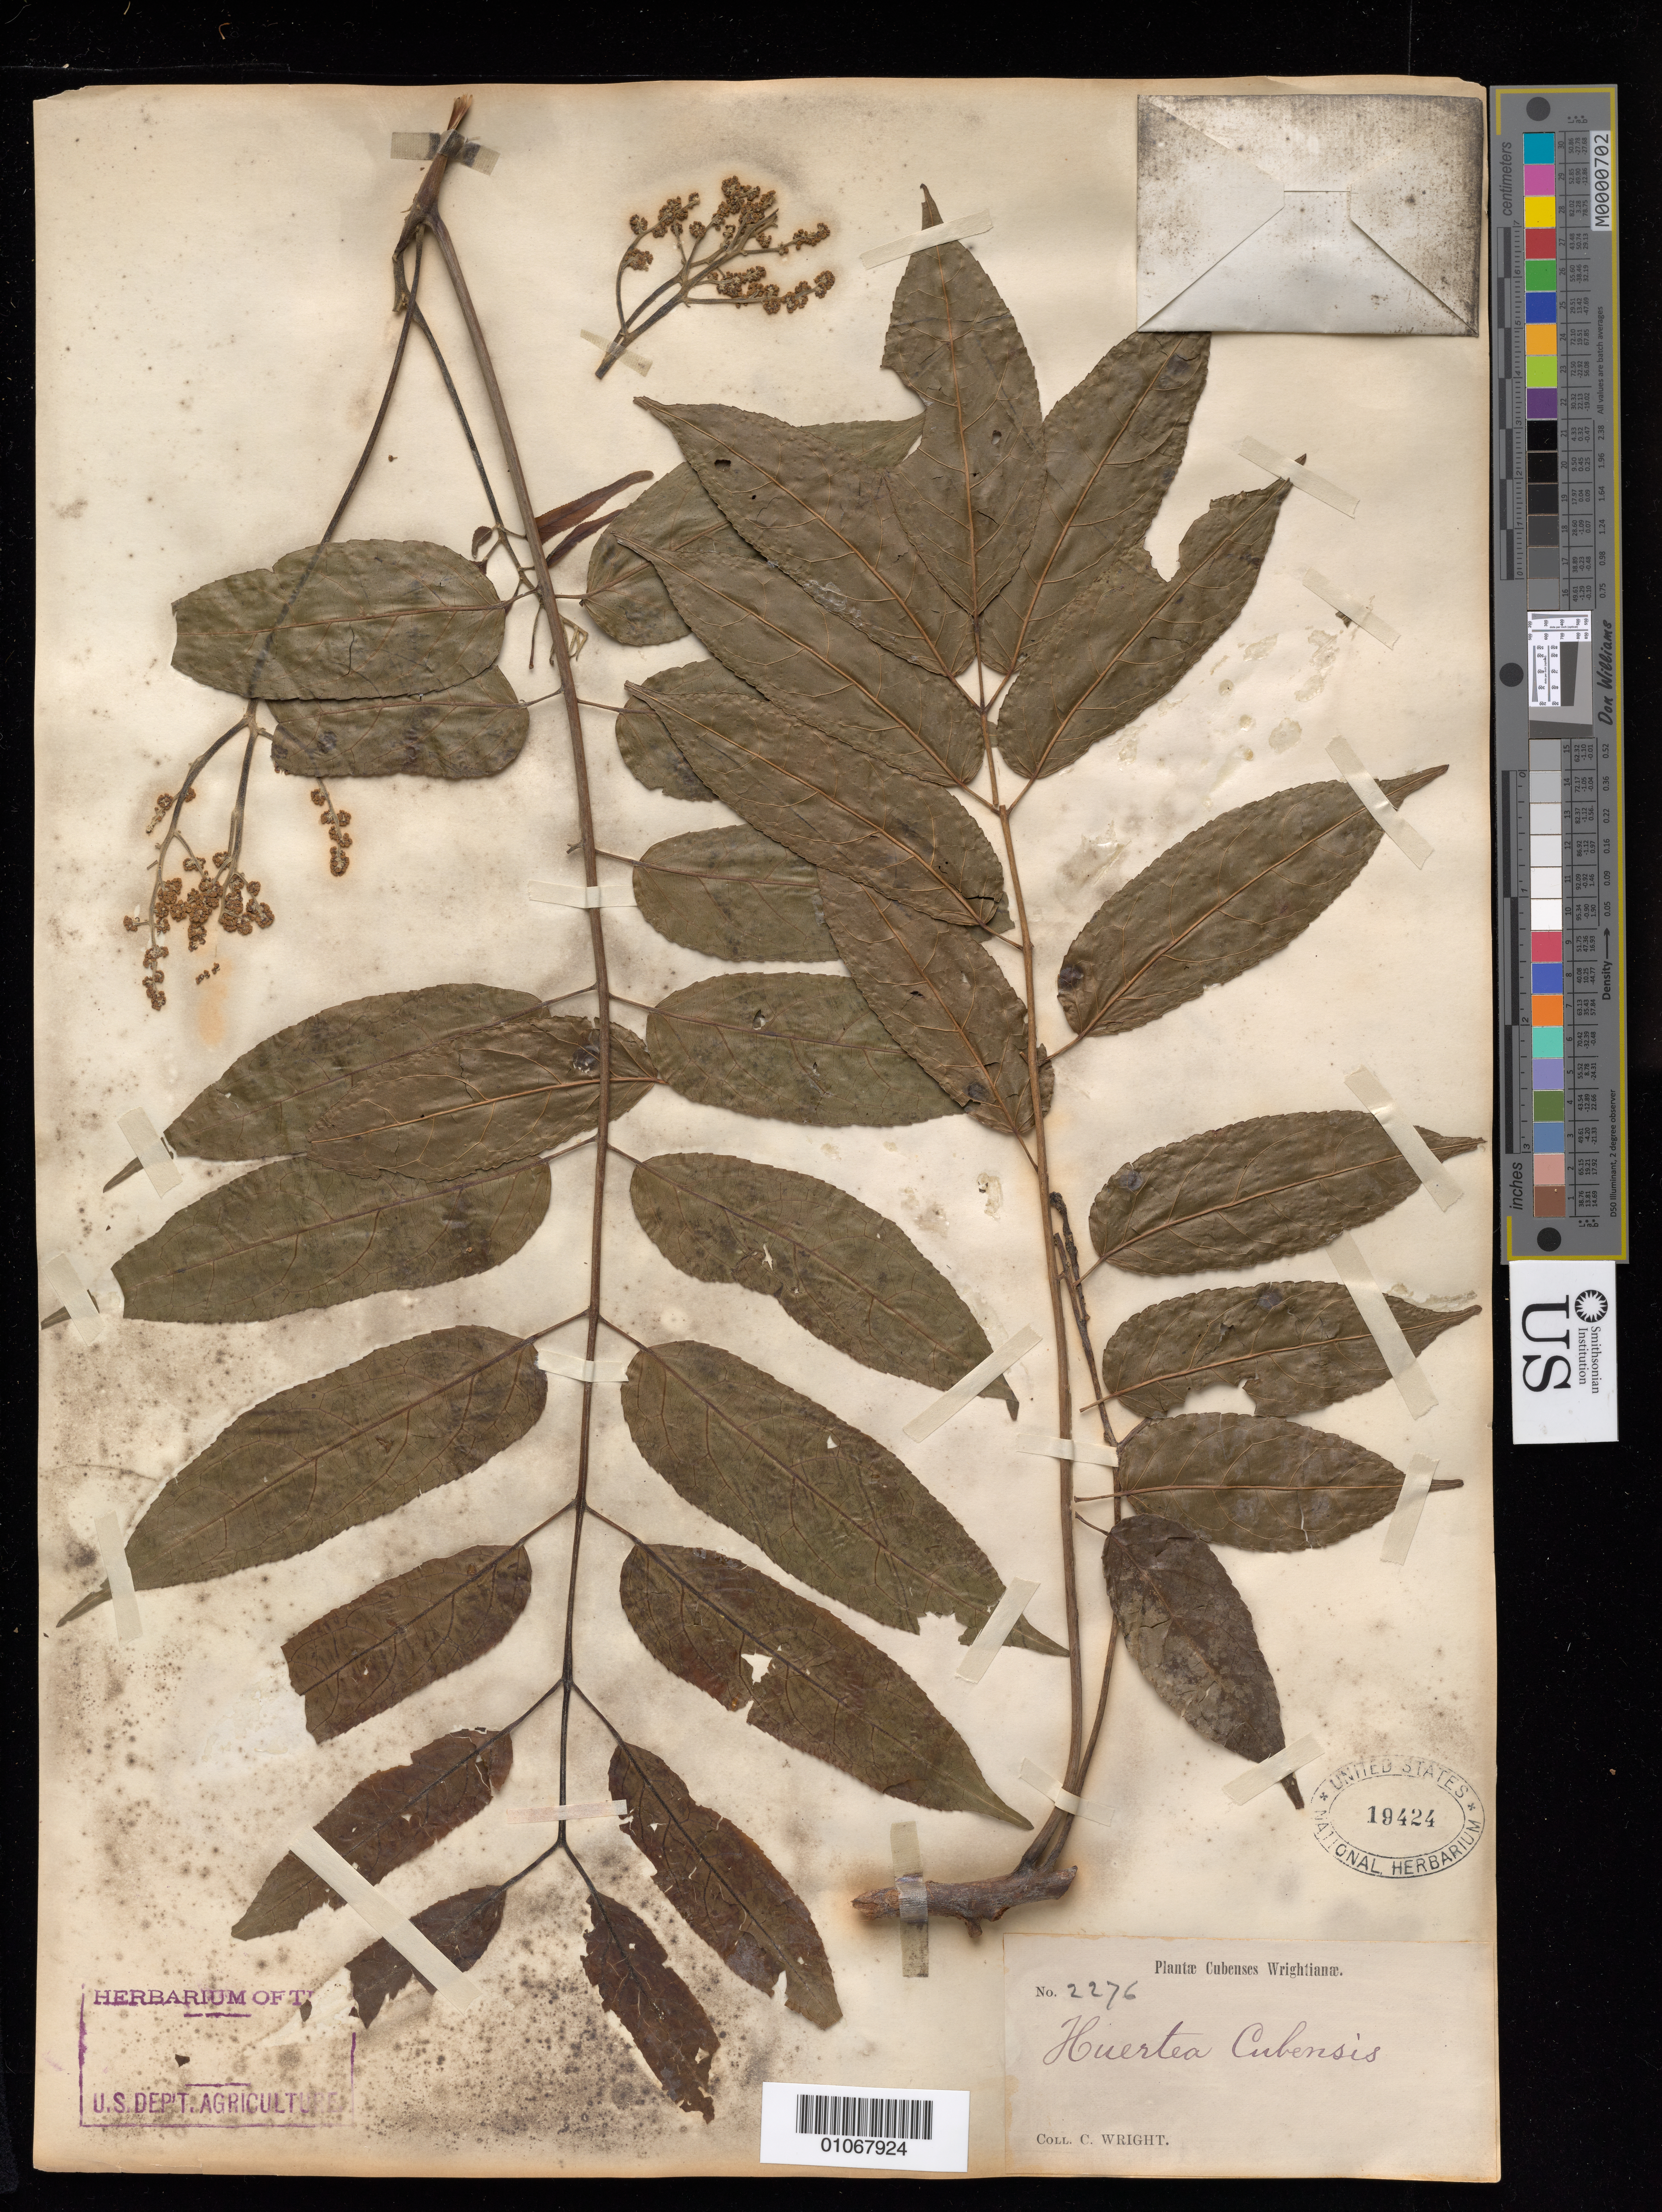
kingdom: Plantae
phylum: Tracheophyta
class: Magnoliopsida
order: Huerteales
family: Tapisciaceae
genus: Huertea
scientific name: Huertea cubensis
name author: Griseb.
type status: Type Collection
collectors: C. Wright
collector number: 2276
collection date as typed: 1800 to 1899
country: Cuba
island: Cuba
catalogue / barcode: US 19424